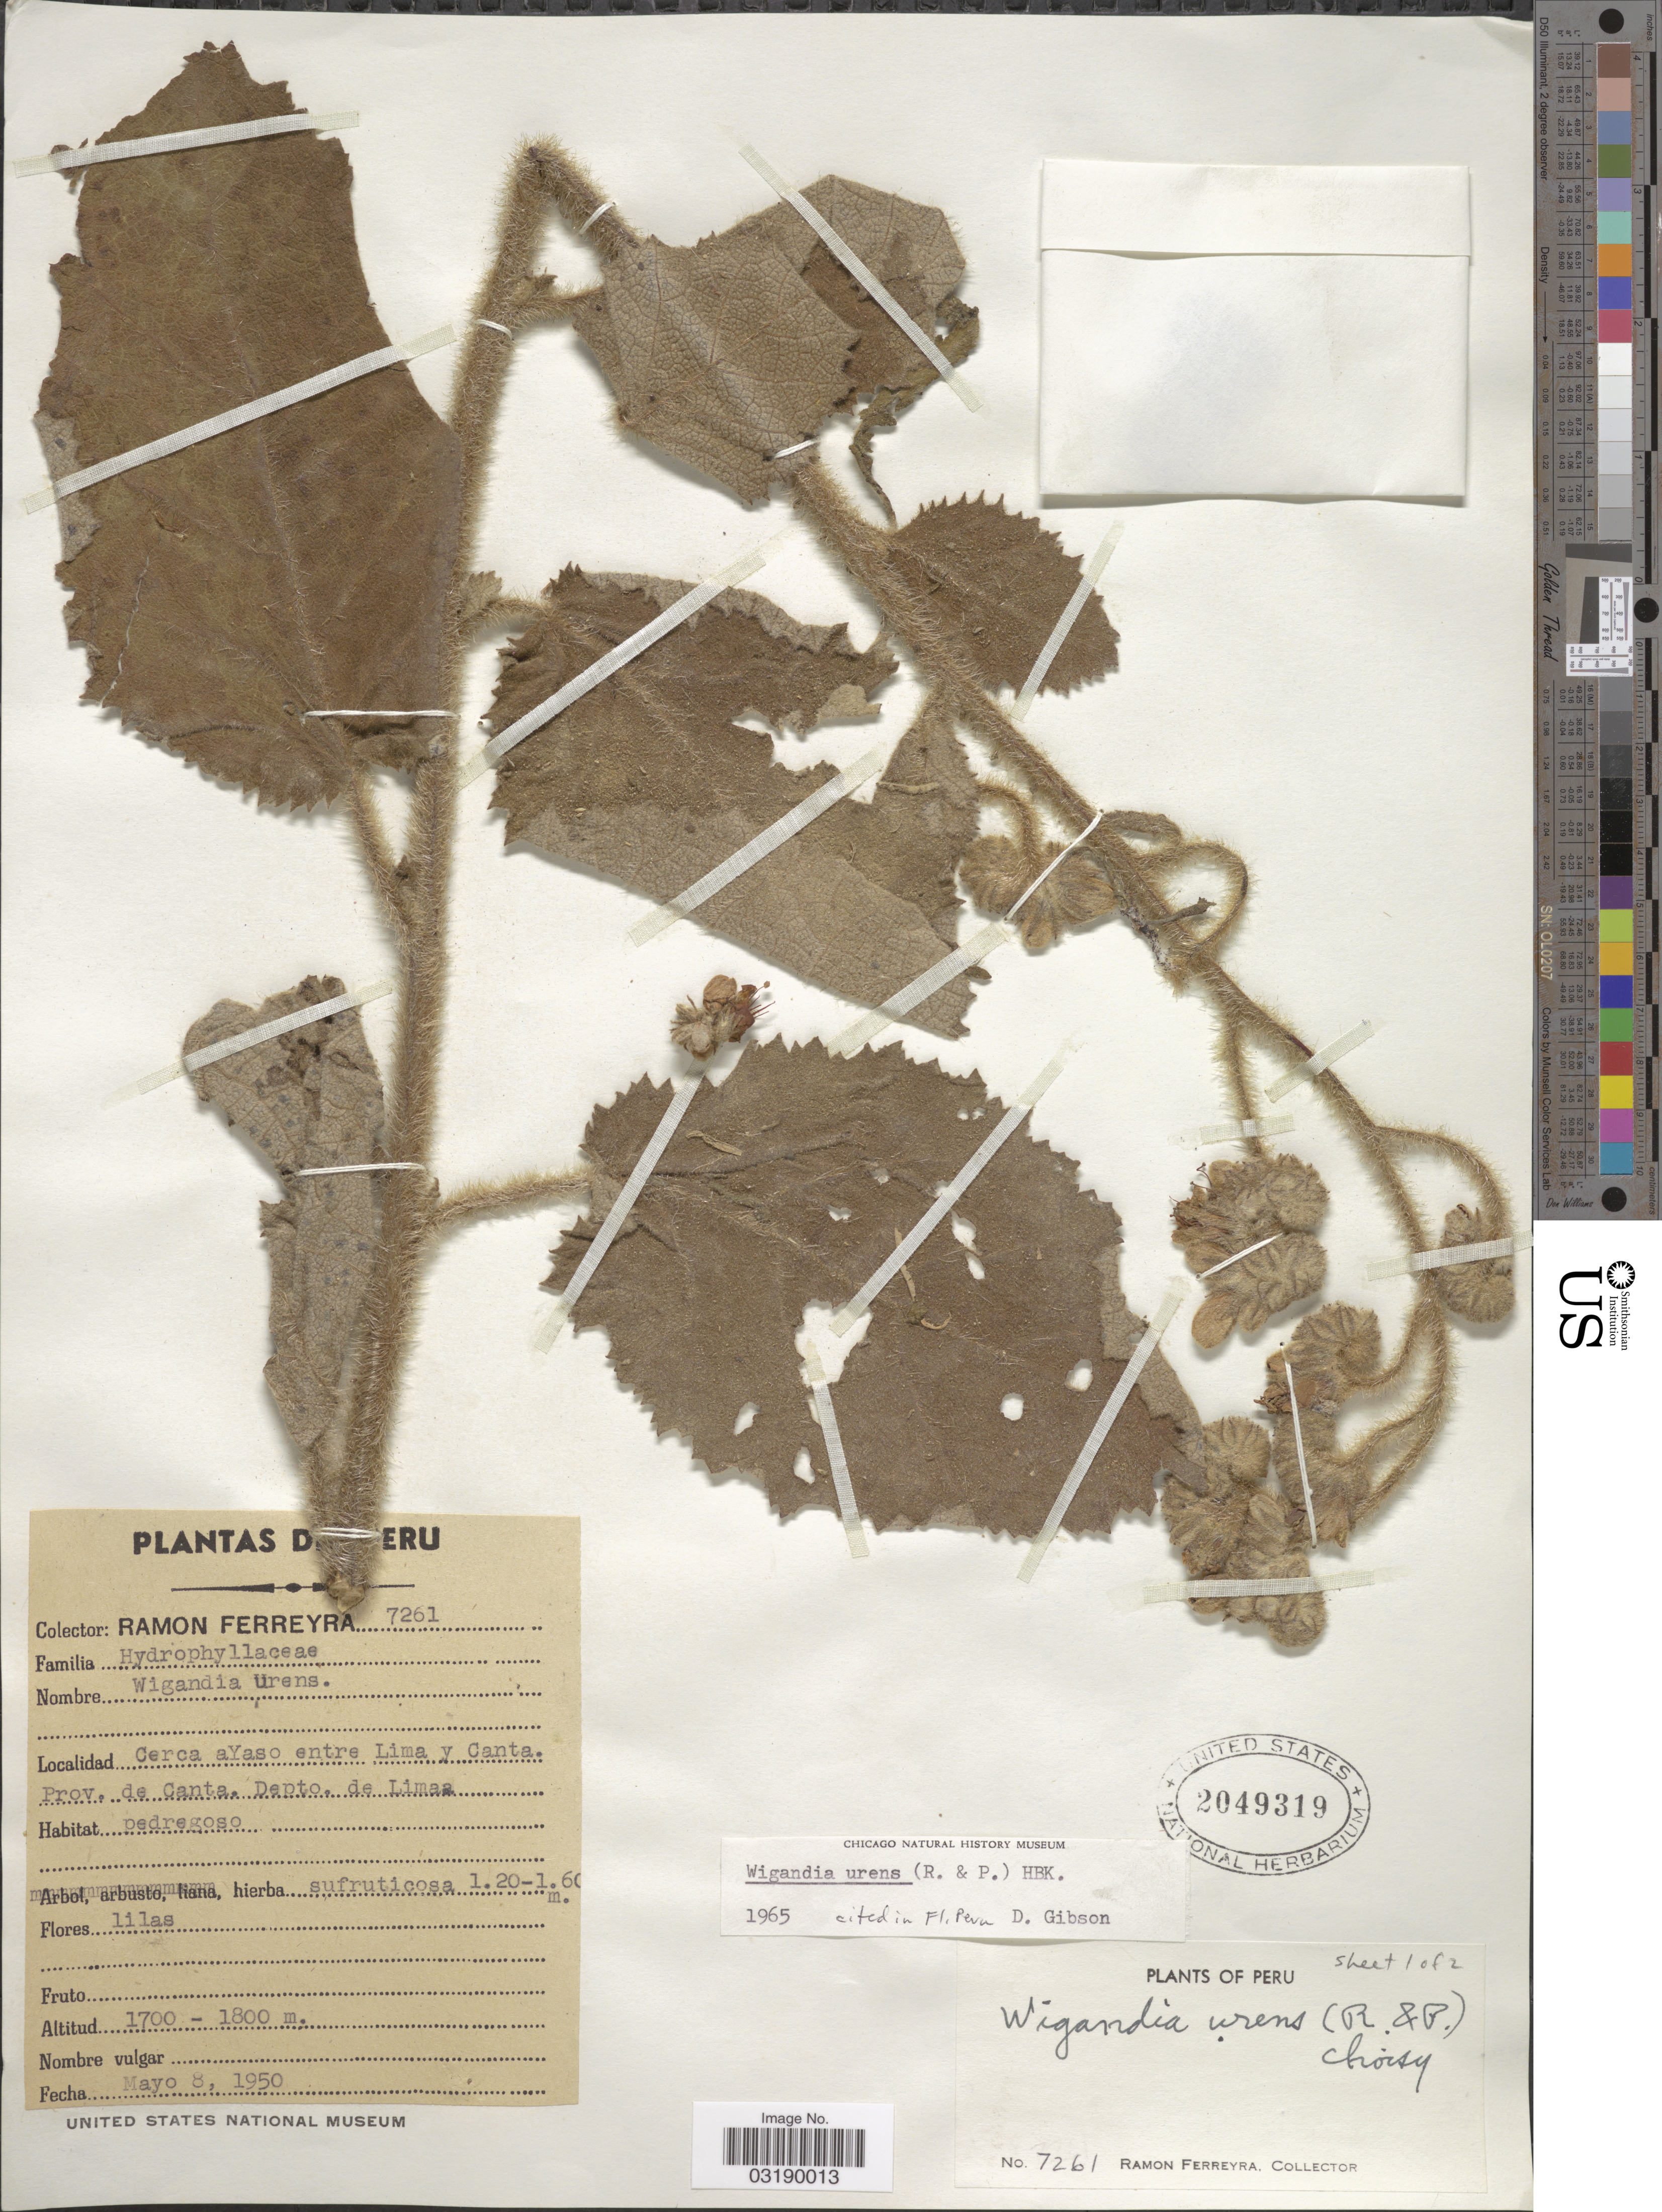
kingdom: Plantae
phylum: Tracheophyta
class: Magnoliopsida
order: Boraginales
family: Namaceae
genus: Wigandia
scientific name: Wigandia urens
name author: (Ruiz & Pav.) Kunth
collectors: R. A. Ferreyra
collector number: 7261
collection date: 1950-05-08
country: Peru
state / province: Lima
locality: Cerca aYaso entre Lima y Canta. Prov. de Canta. Depto. de Lima.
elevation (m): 1700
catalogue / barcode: US 2049319